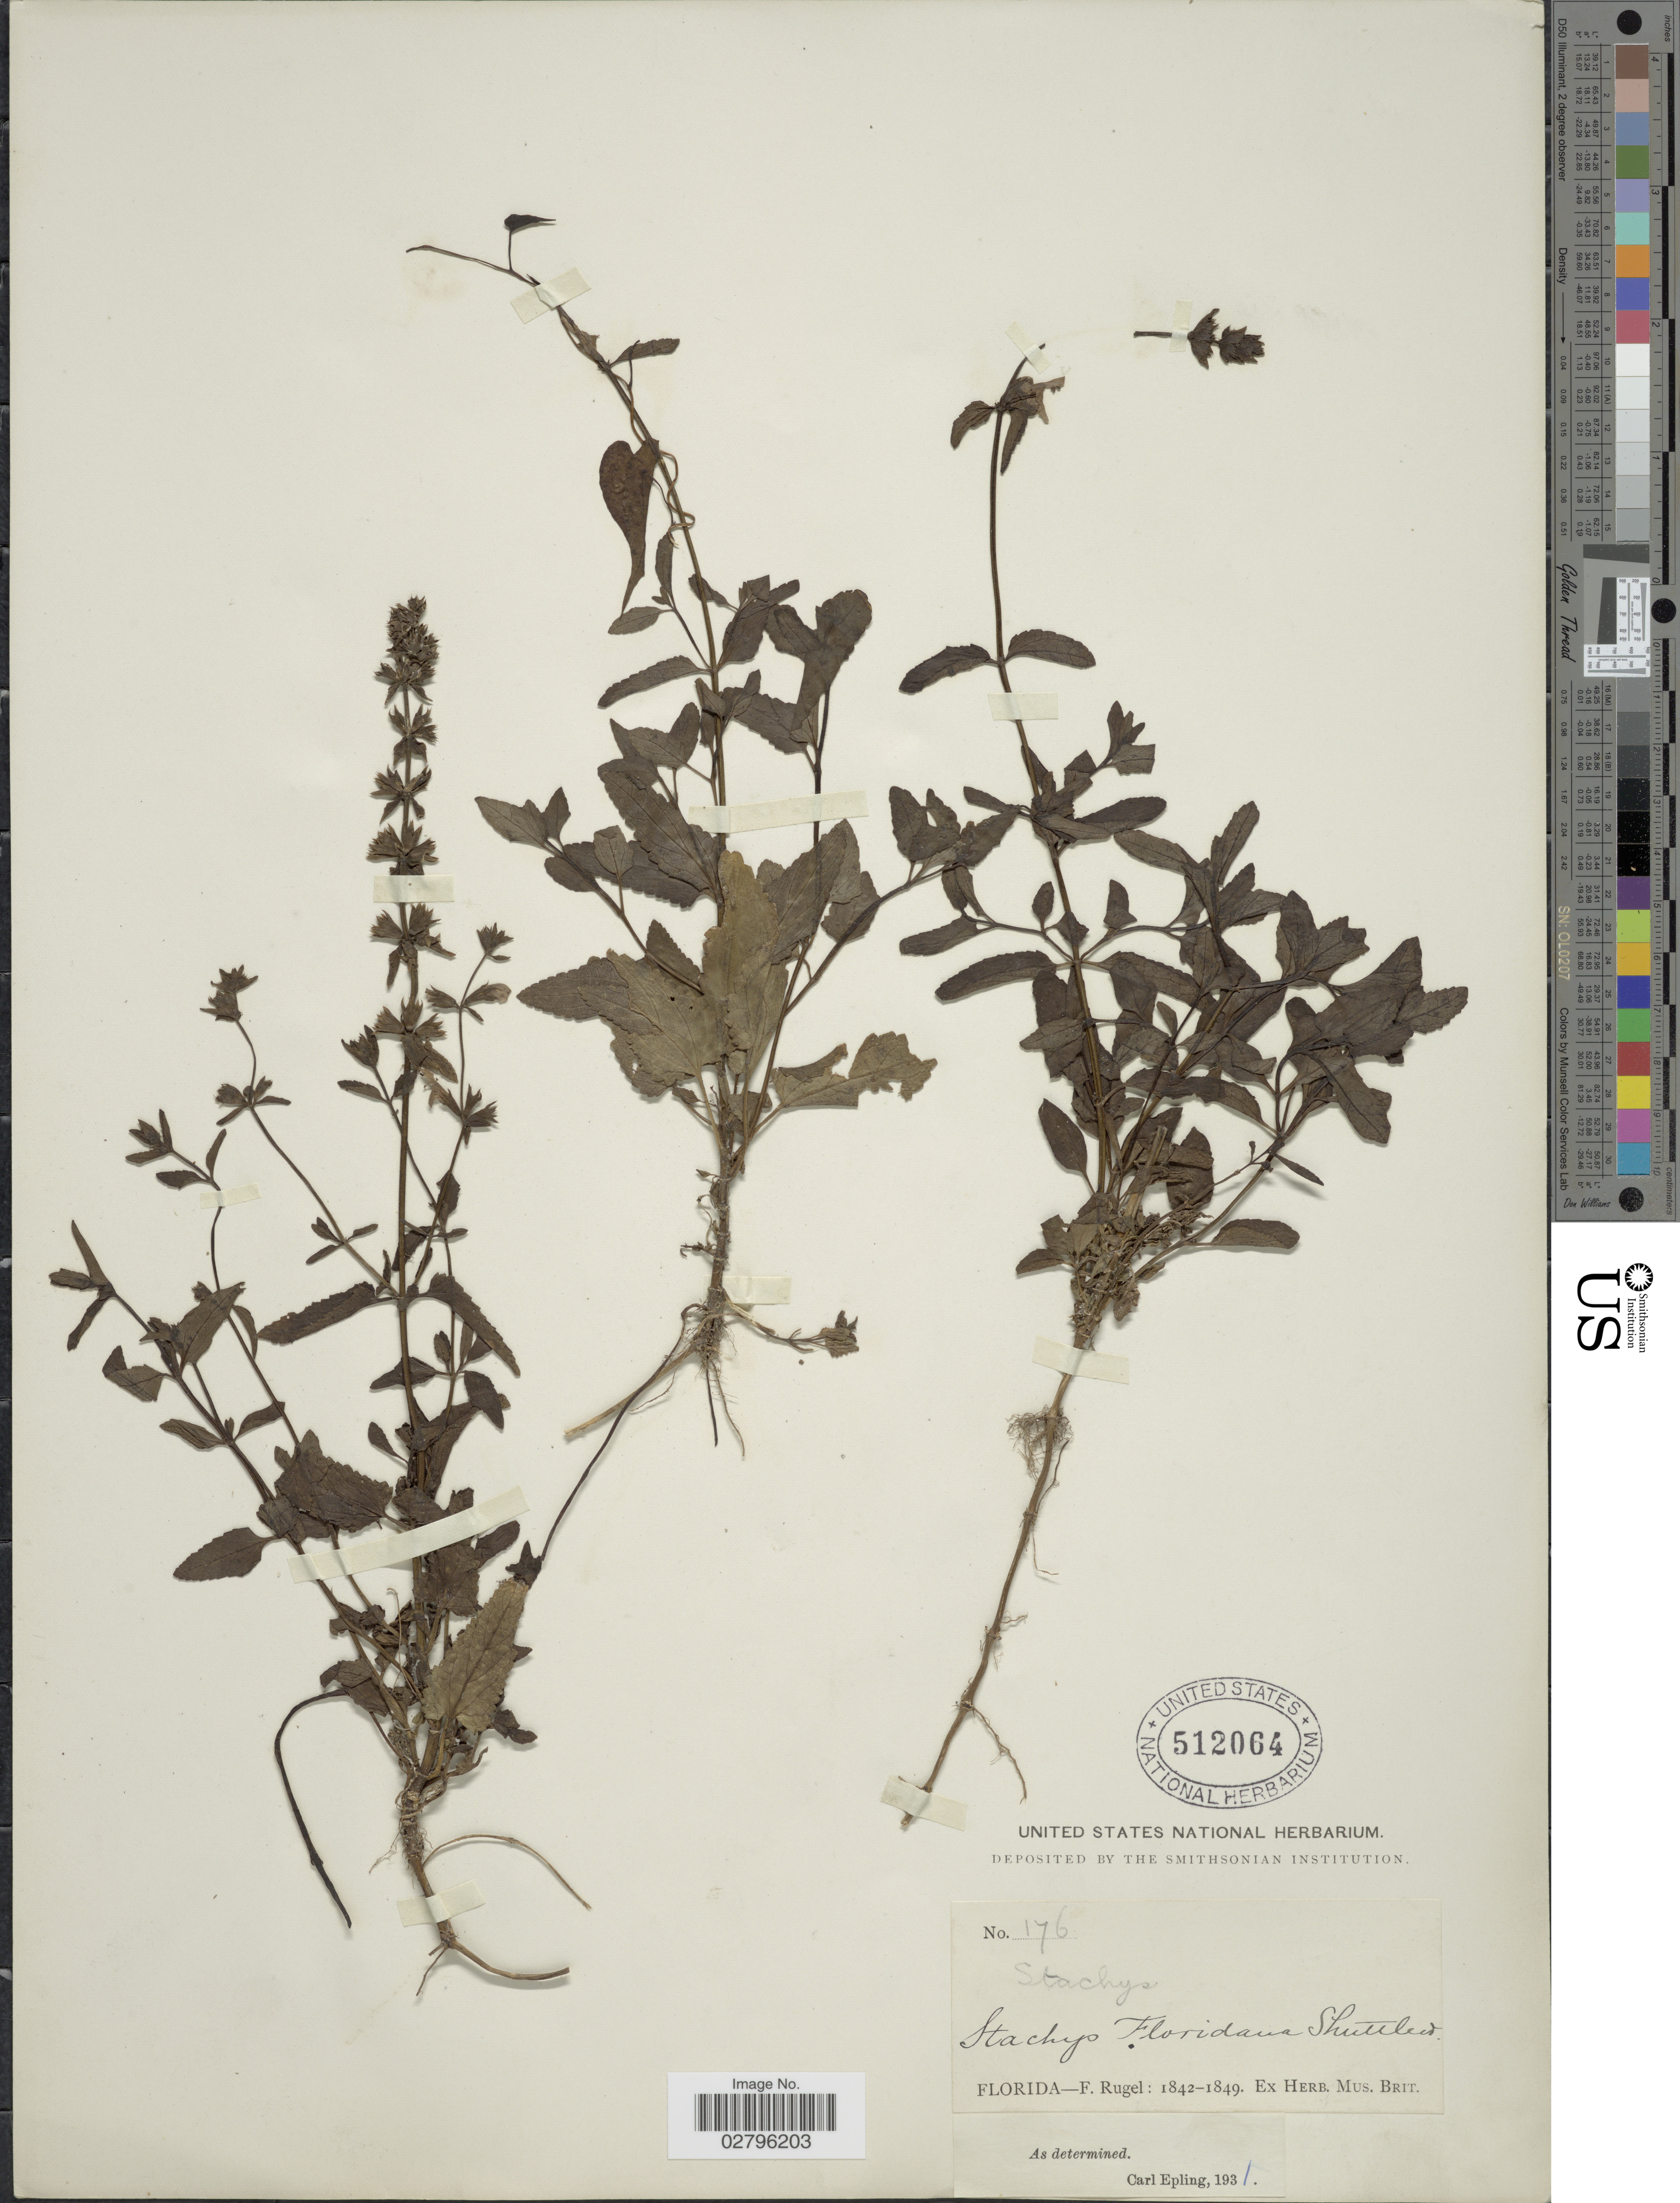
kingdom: Plantae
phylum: Tracheophyta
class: Magnoliopsida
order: Lamiales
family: Lamiaceae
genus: Stachys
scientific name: Stachys floridana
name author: Shuttlew. ex Benth.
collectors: F. Rugel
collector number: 176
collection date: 1842/1849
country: United States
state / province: Florida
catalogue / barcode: US 512064